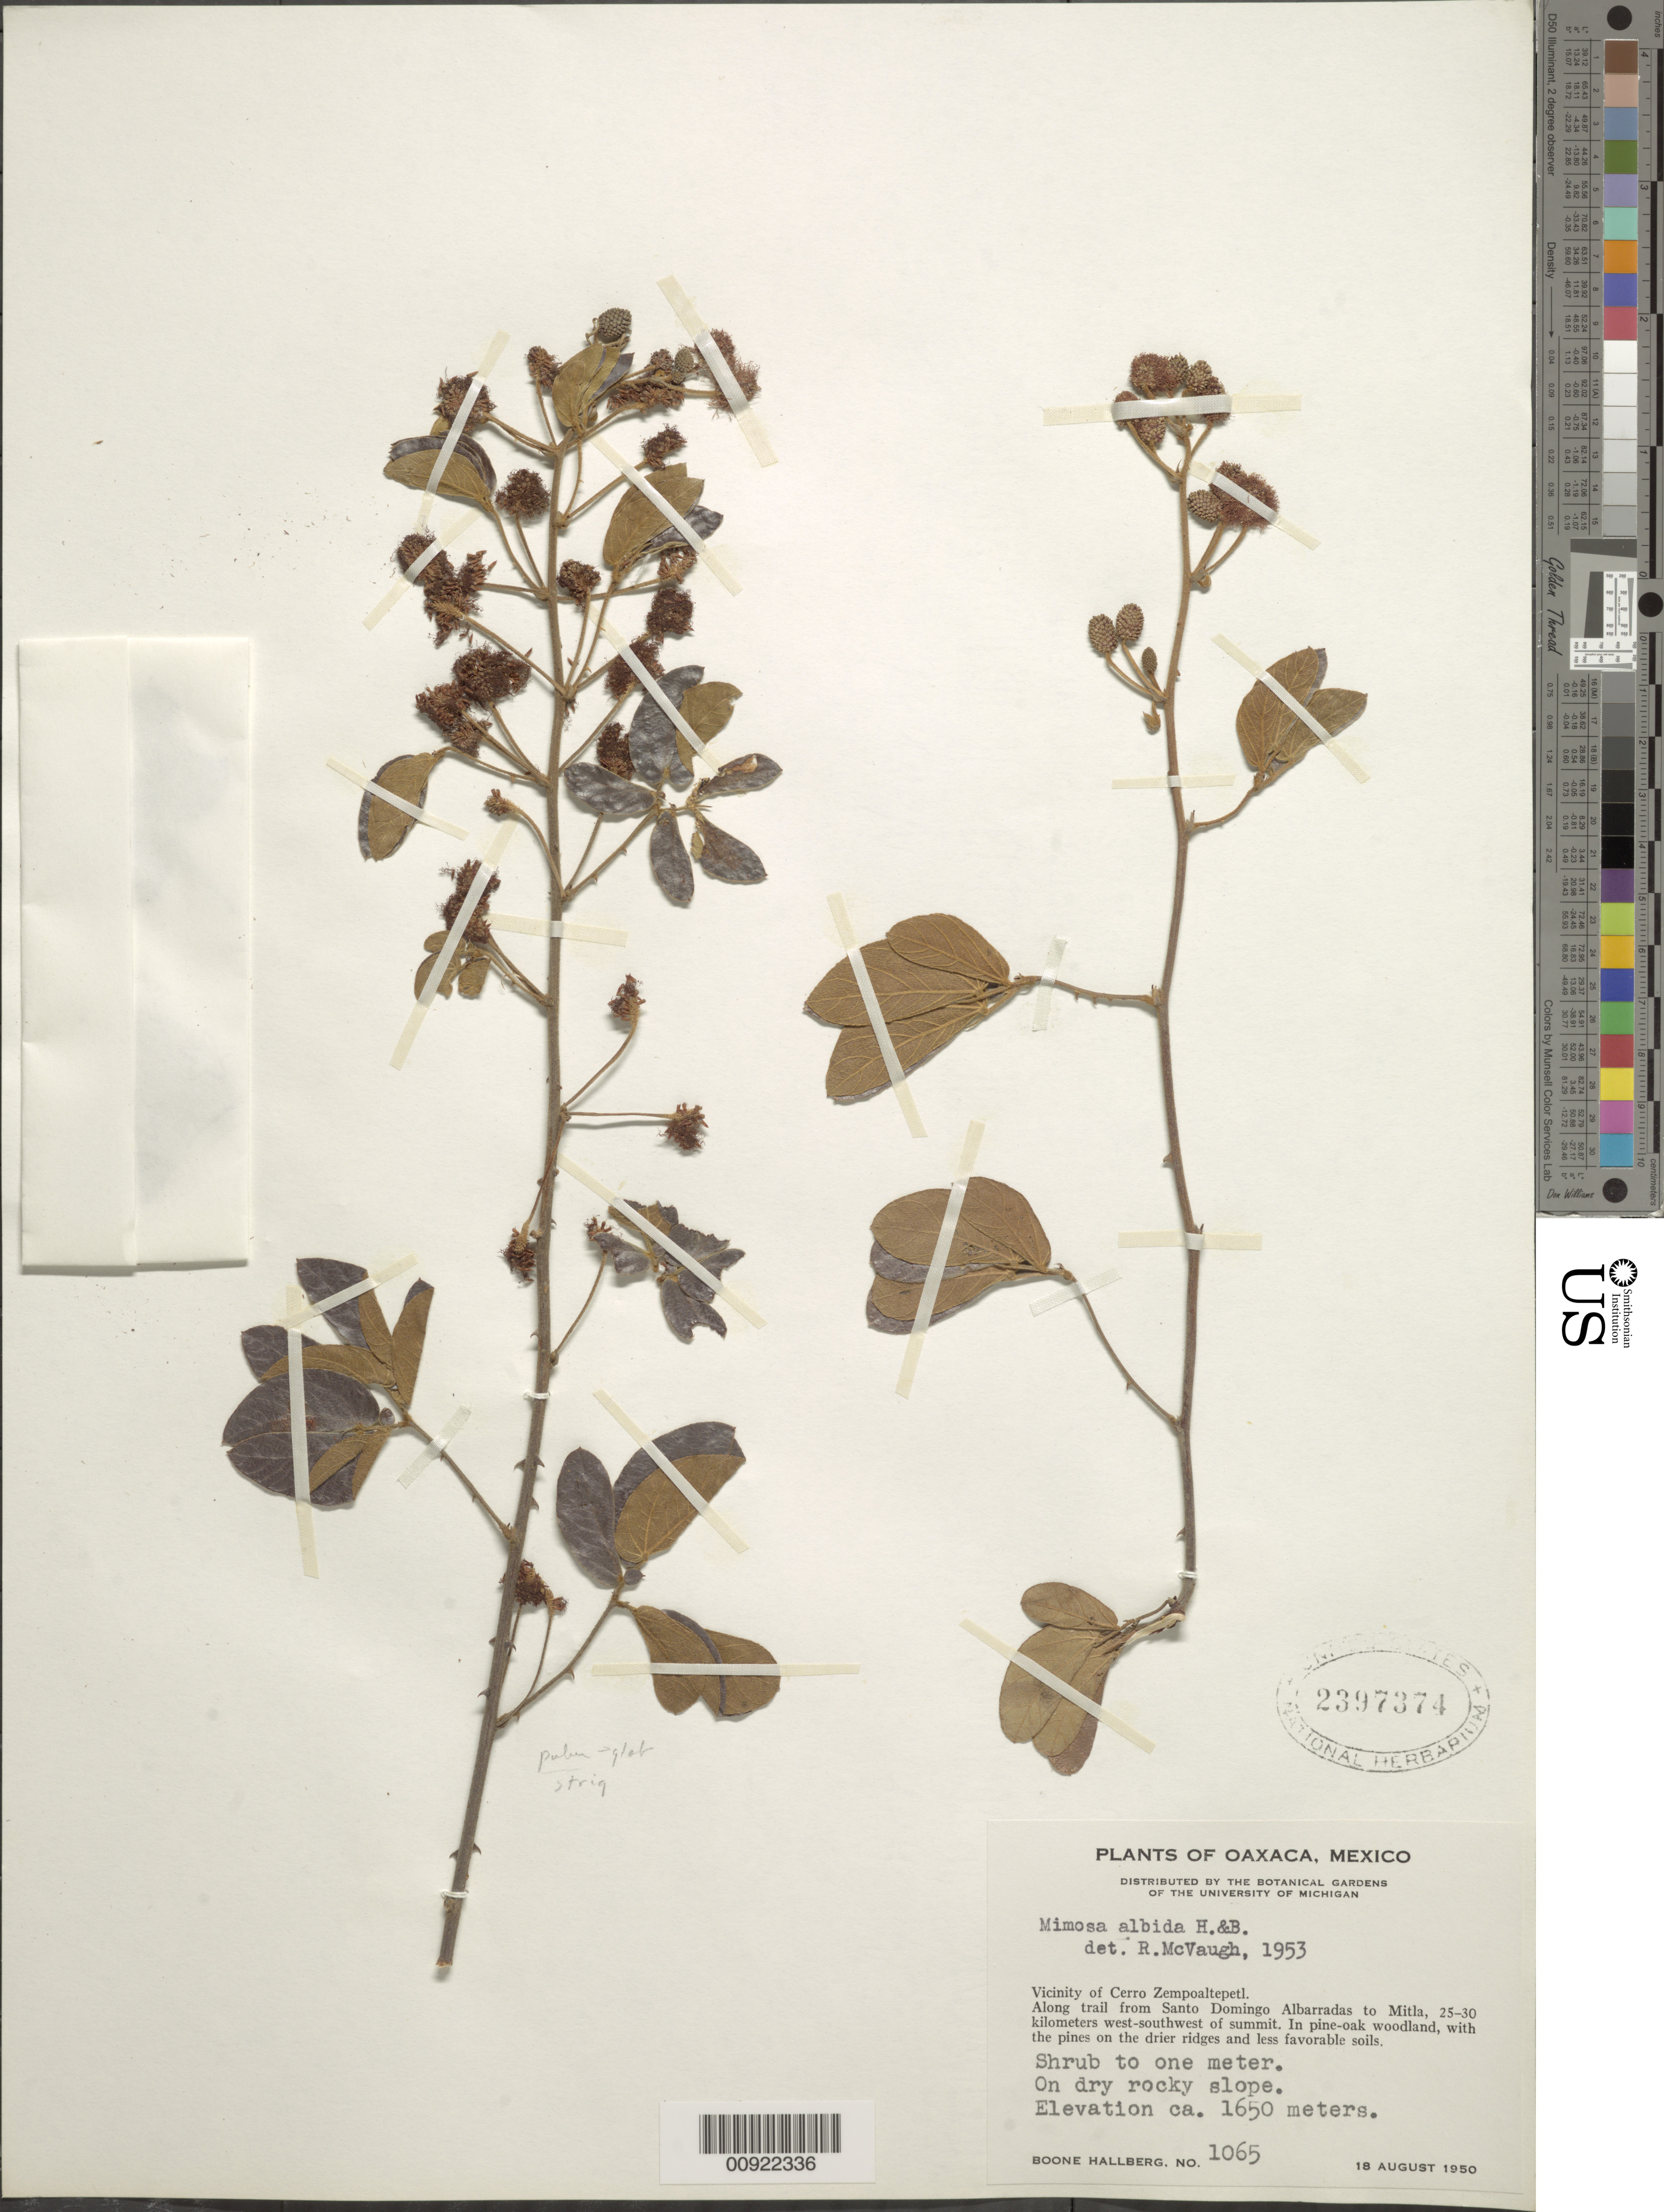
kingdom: Plantae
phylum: Tracheophyta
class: Magnoliopsida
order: Fabales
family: Fabaceae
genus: Mimosa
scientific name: Mimosa albida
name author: Humb. & Bonpl. ex Willd.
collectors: B. Hallberg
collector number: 1065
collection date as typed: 18 Aug 1950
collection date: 1950-08-18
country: Mexico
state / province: Oaxaca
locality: Vicinity of Cerro Zempoaltepetl. Along trail from Santo Domingo Albarradas to Mitla, 25-30 kilometers west-southwest of summit.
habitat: On dry rocky slope. In pine-oak woodland, with the pines on the drier ridges and less favorable soils.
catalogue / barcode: US 2397374